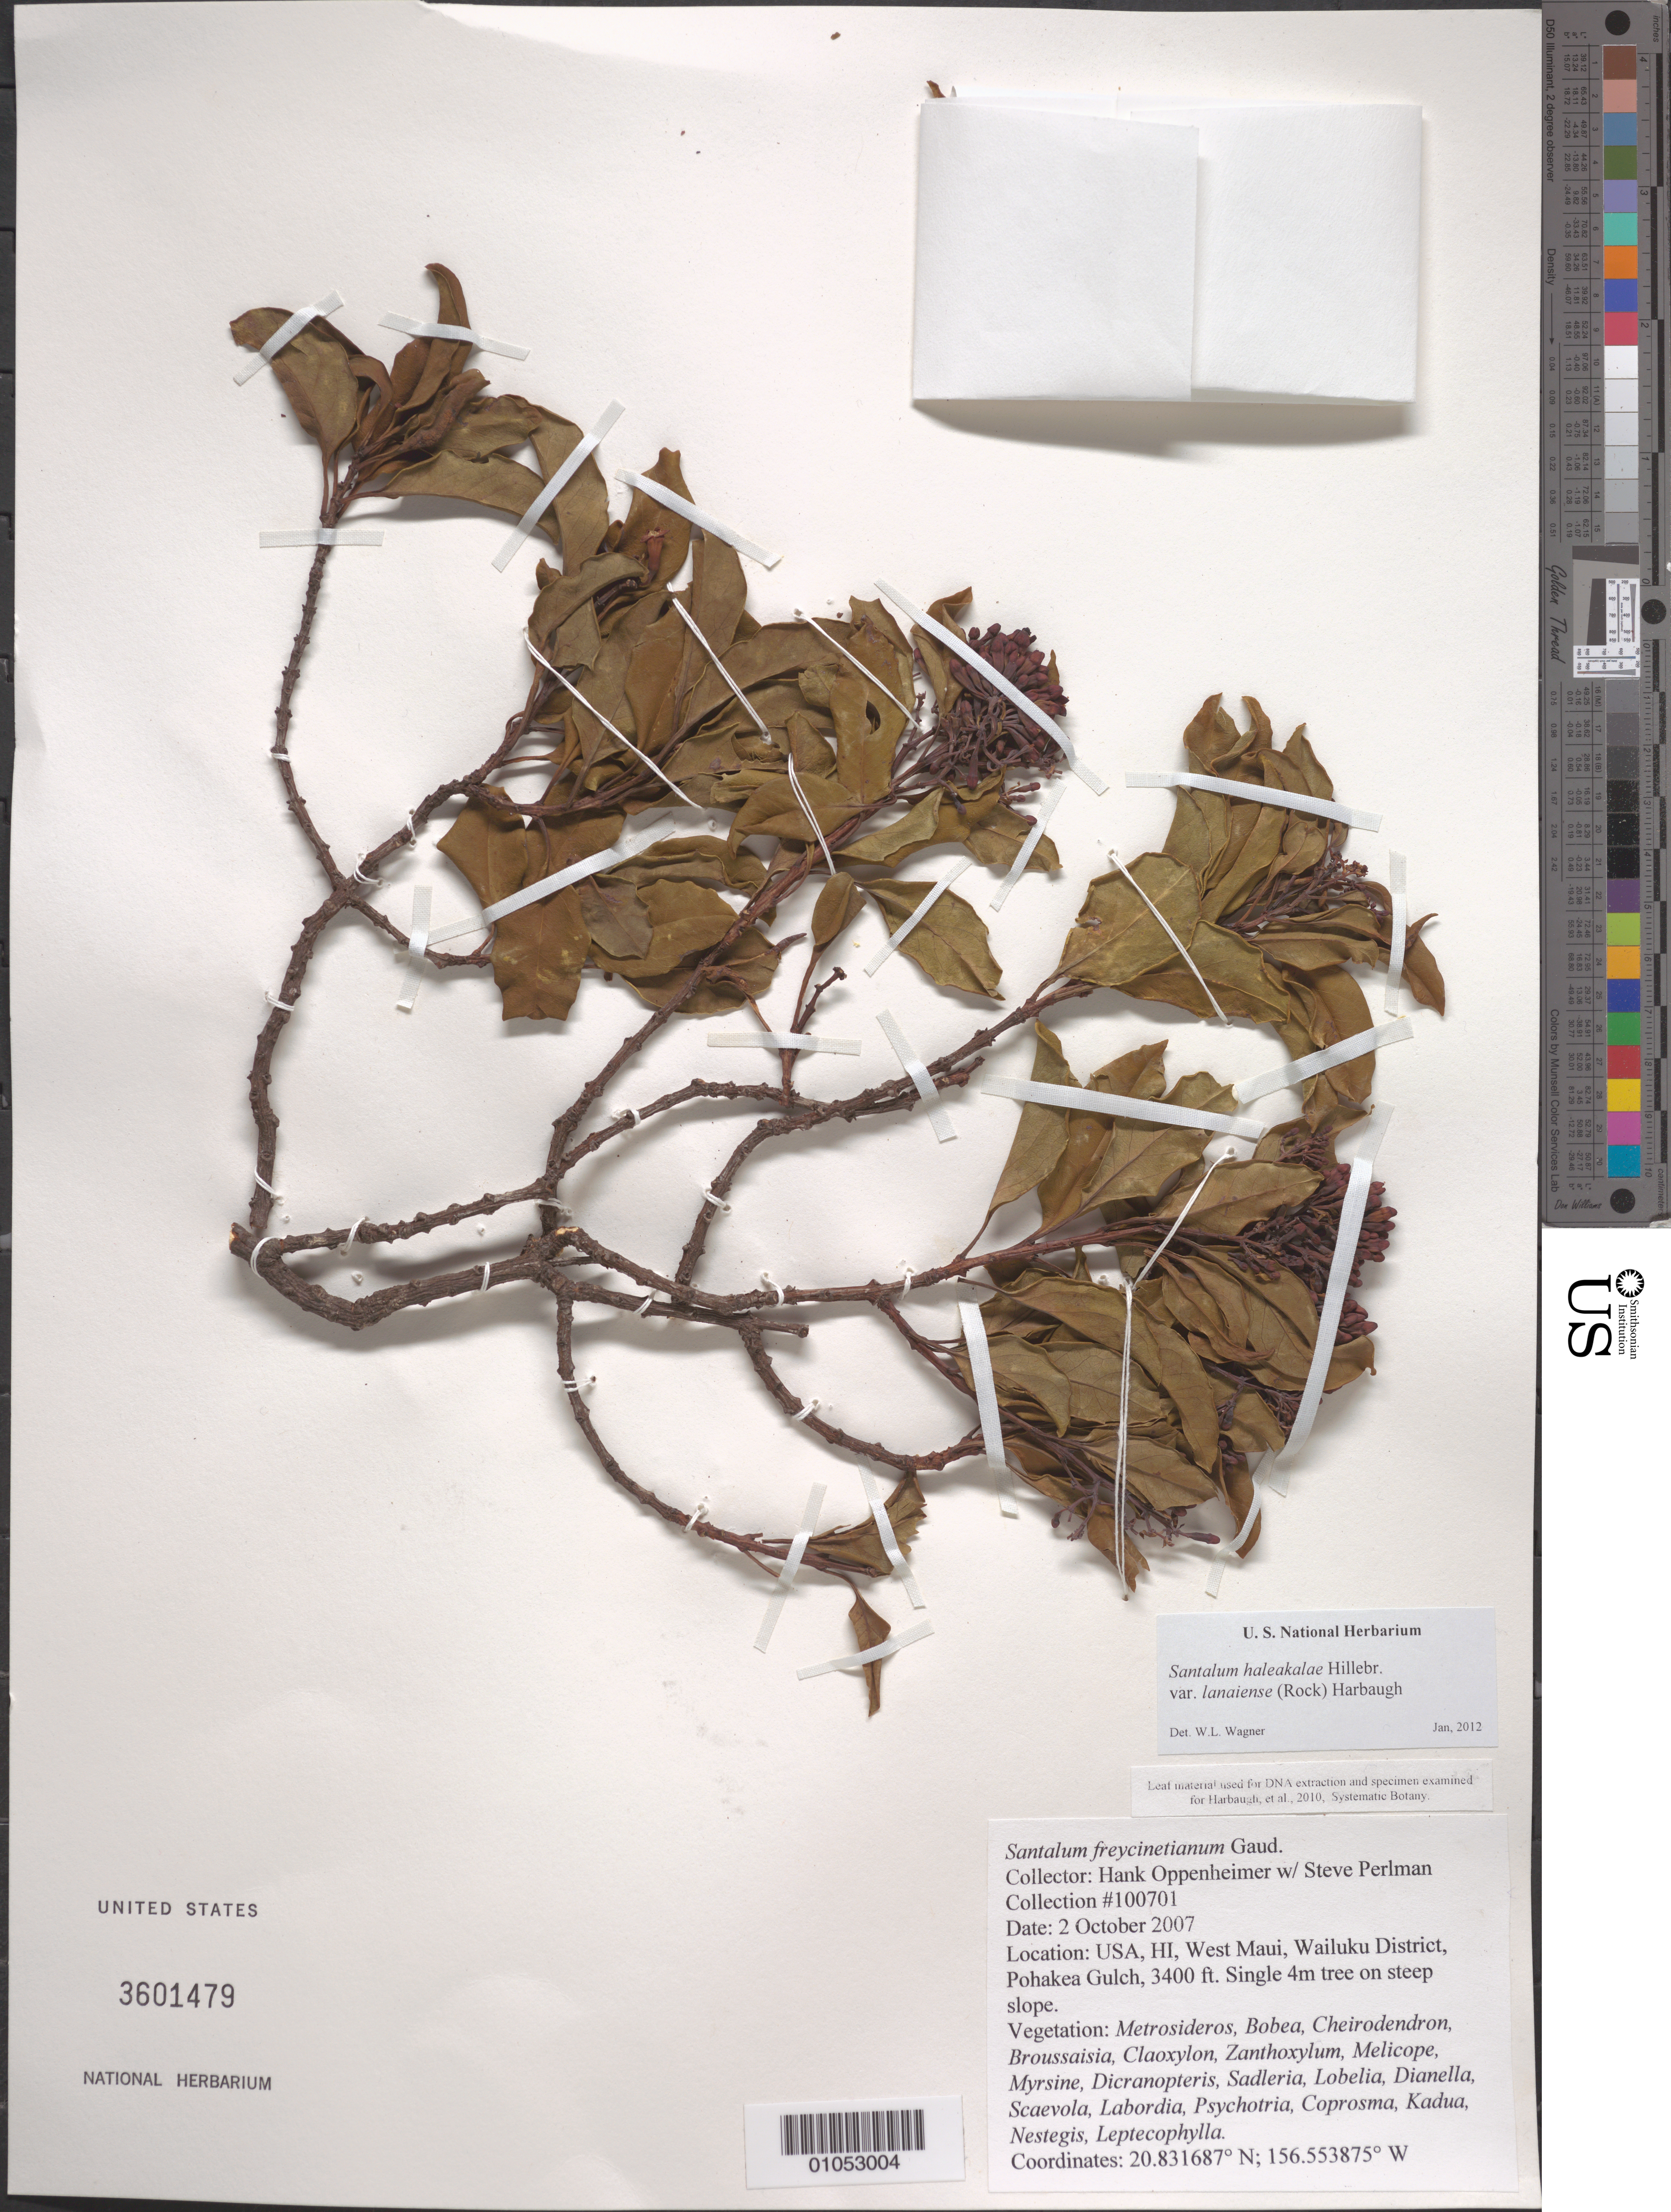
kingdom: Plantae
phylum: Tracheophyta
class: Magnoliopsida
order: Santalales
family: Santalaceae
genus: Santalum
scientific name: Santalum haleakalae var. lanaiense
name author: (Rock) Harbaugh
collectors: H. L. Oppenheimer & S. P. Perlman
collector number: H100701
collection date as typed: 2 Oct 2007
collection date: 2007-10-02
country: United States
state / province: Hawaii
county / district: Maui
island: Maui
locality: West Maui, Wailuku District, Pohakea Gulch.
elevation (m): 1036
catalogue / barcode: US 3601479